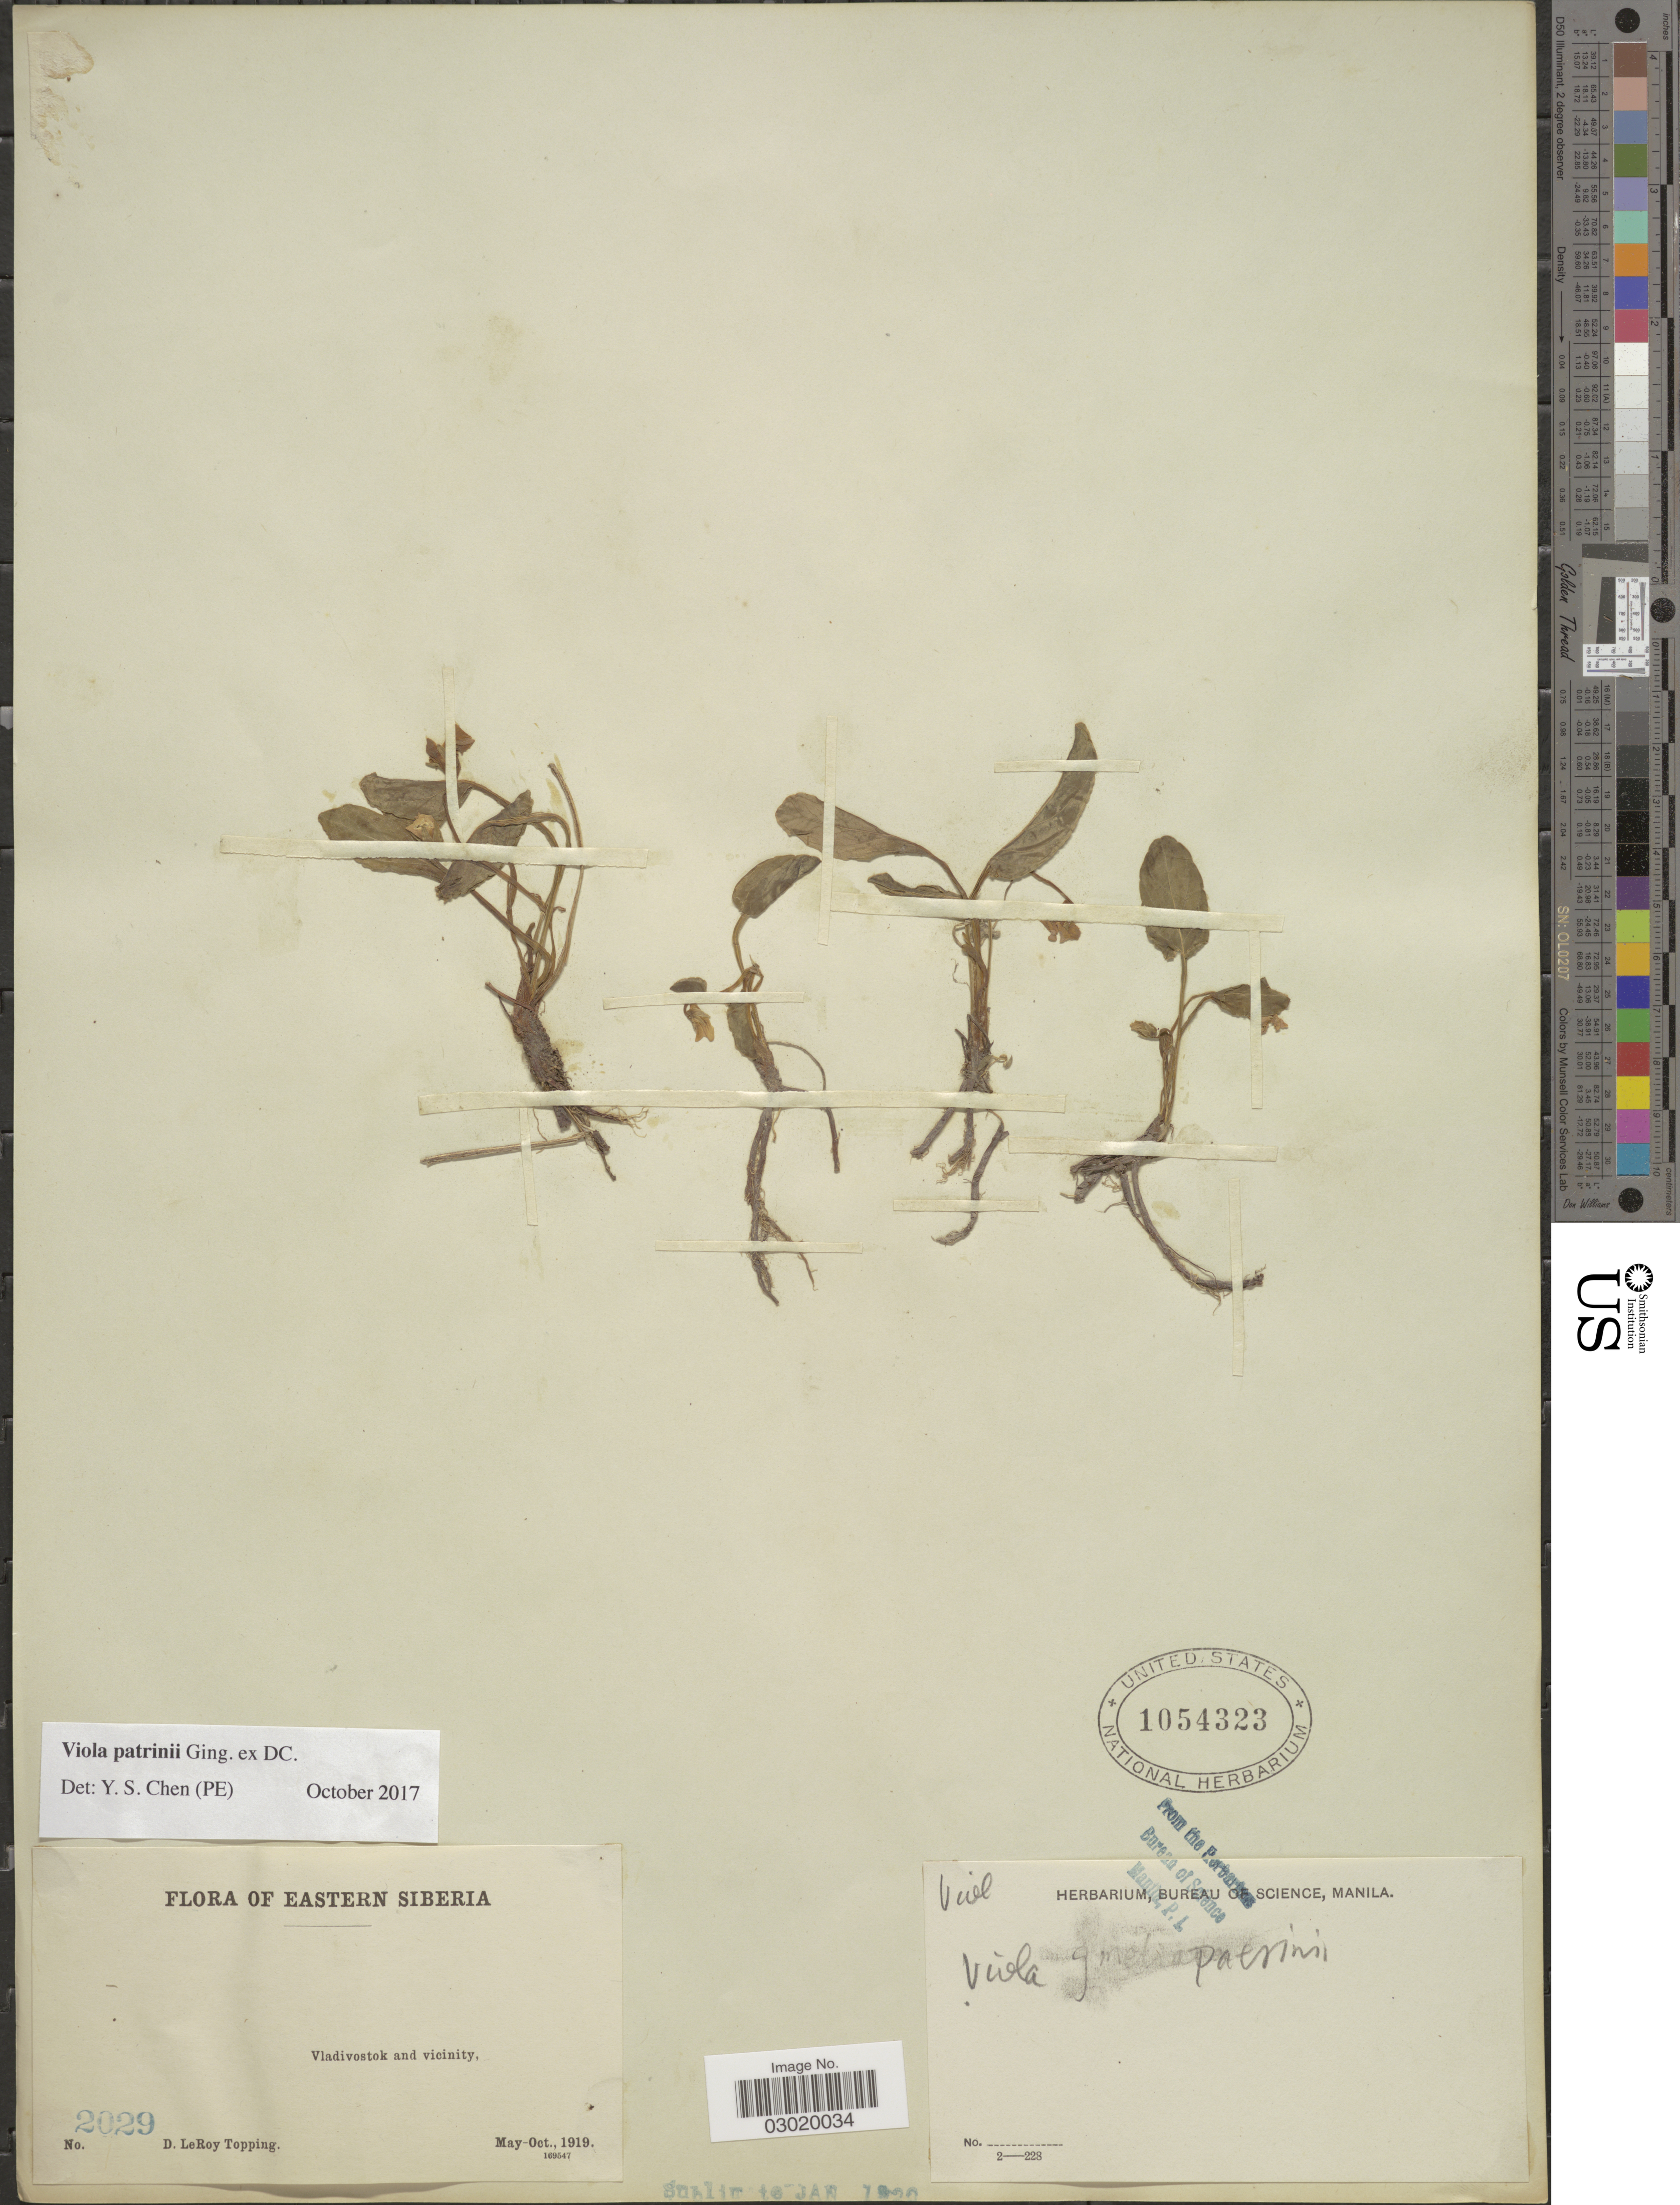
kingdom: Plantae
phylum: Tracheophyta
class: Magnoliopsida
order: Malpighiales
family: Violaceae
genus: Viola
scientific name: Viola patrinii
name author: DC.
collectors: D. L. Topping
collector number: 2029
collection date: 1919-05/1919-10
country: Russian Federation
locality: Eastern Siberia. Vladivostok and vicinity.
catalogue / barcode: US 1054323